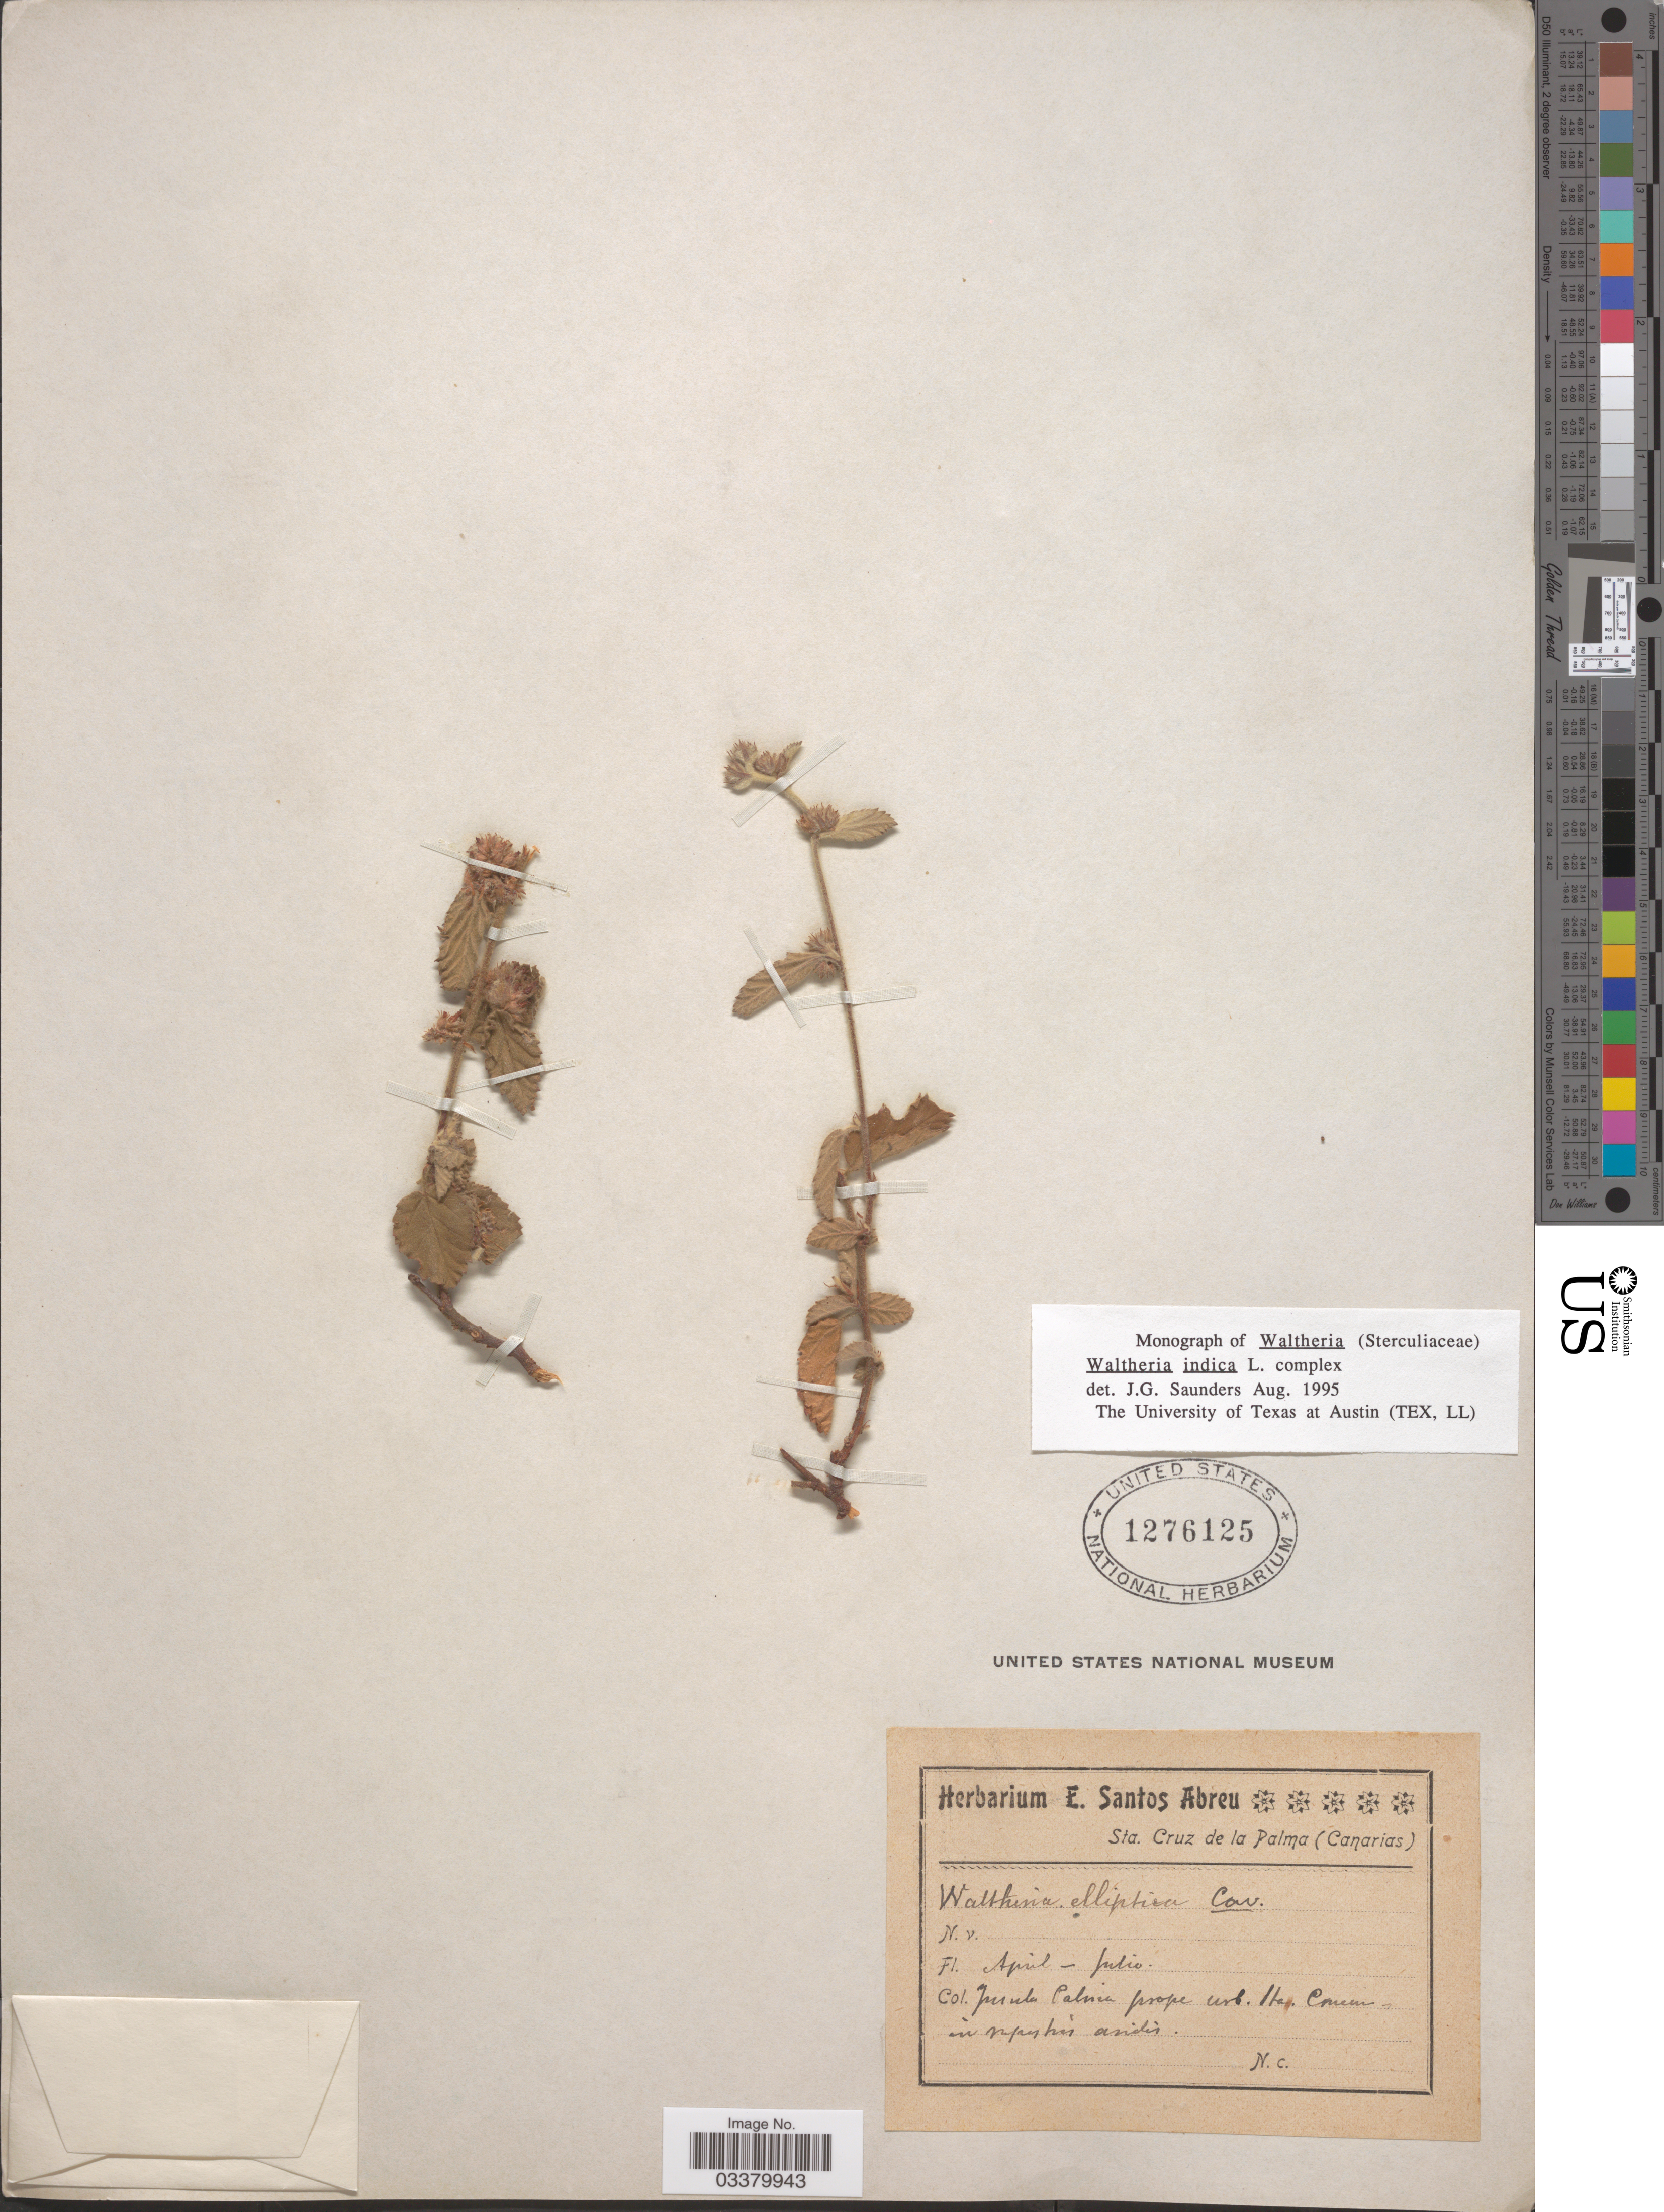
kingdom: Plantae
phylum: Tracheophyta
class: Magnoliopsida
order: Malvales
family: Malvaceae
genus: Waltheria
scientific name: Waltheria indica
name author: L.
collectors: ex herb. E. Santos Abrue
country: Spain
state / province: Canarias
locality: Sta. Cruz de la Palma. Insula Palma prope urb. Sta. Conem [interpreted]- in rupestribus aridis.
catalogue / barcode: US 1276125